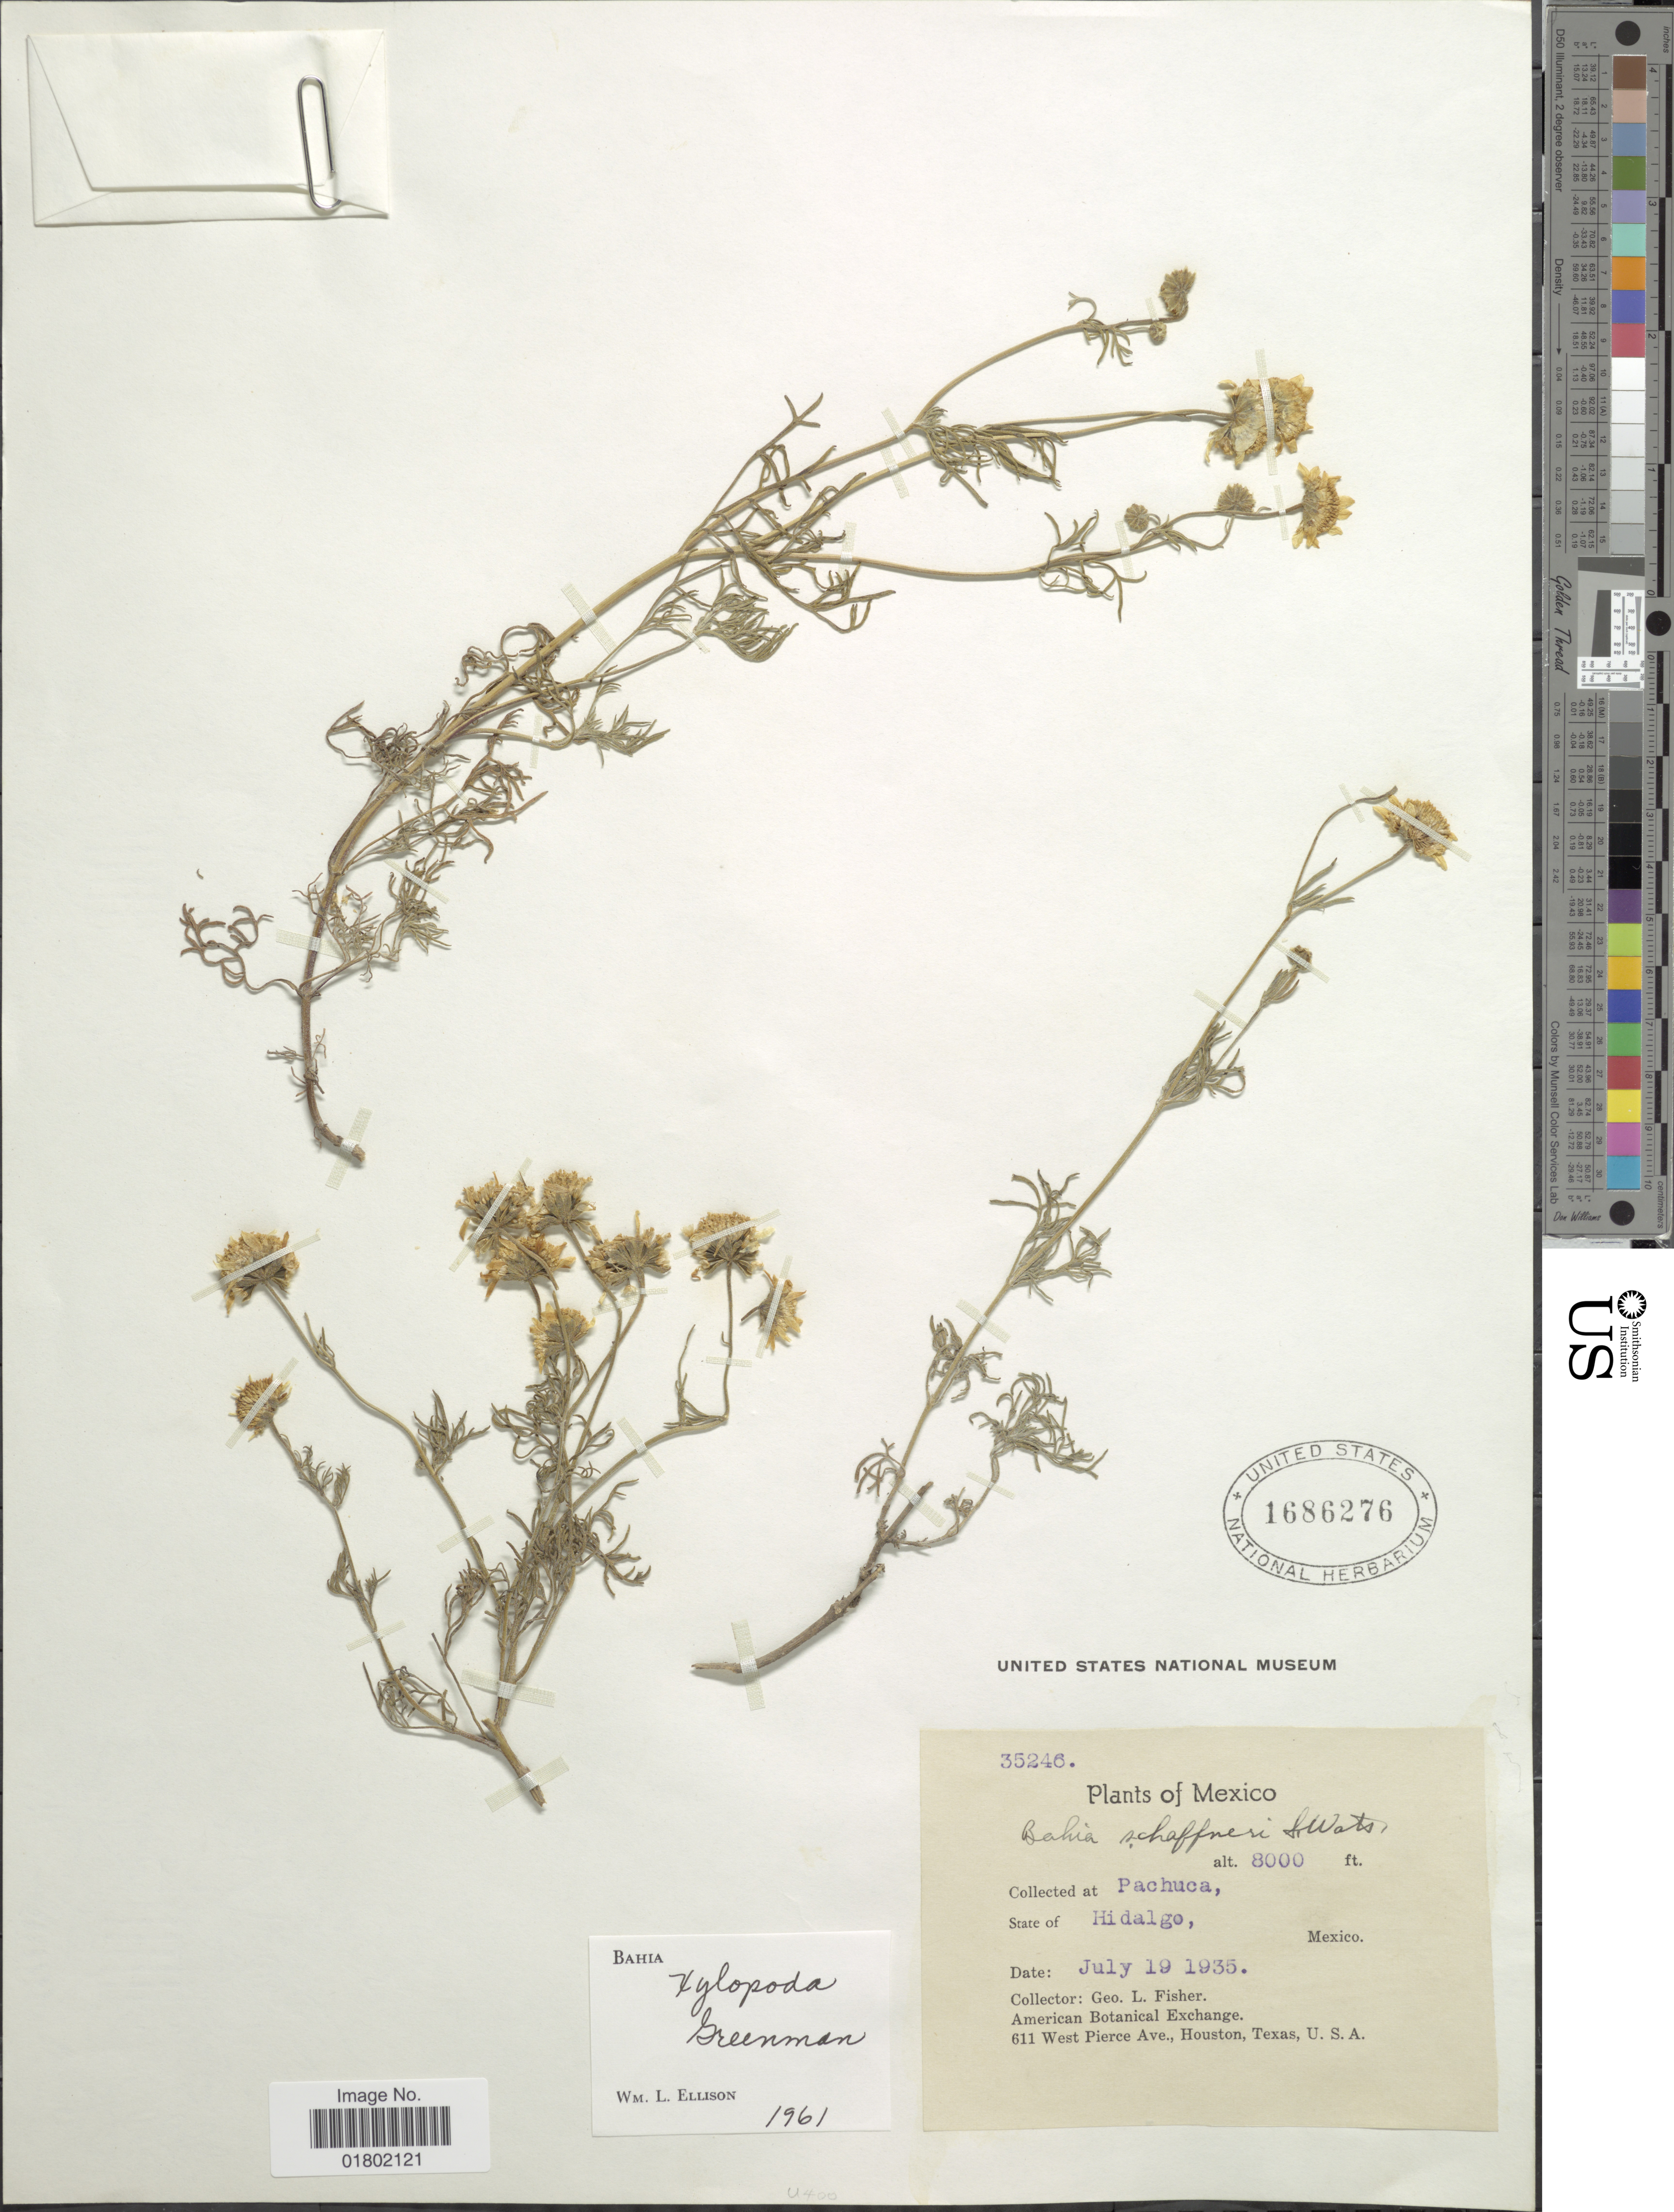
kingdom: Plantae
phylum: Tracheophyta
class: Magnoliopsida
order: Asterales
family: Asteraceae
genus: Bahia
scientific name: Bahia xylopoda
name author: Greenm.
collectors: G. L. Fisher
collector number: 35246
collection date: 1935-07-19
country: Mexico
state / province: Hidalgo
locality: Pachuca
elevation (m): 2438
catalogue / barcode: US 1686276